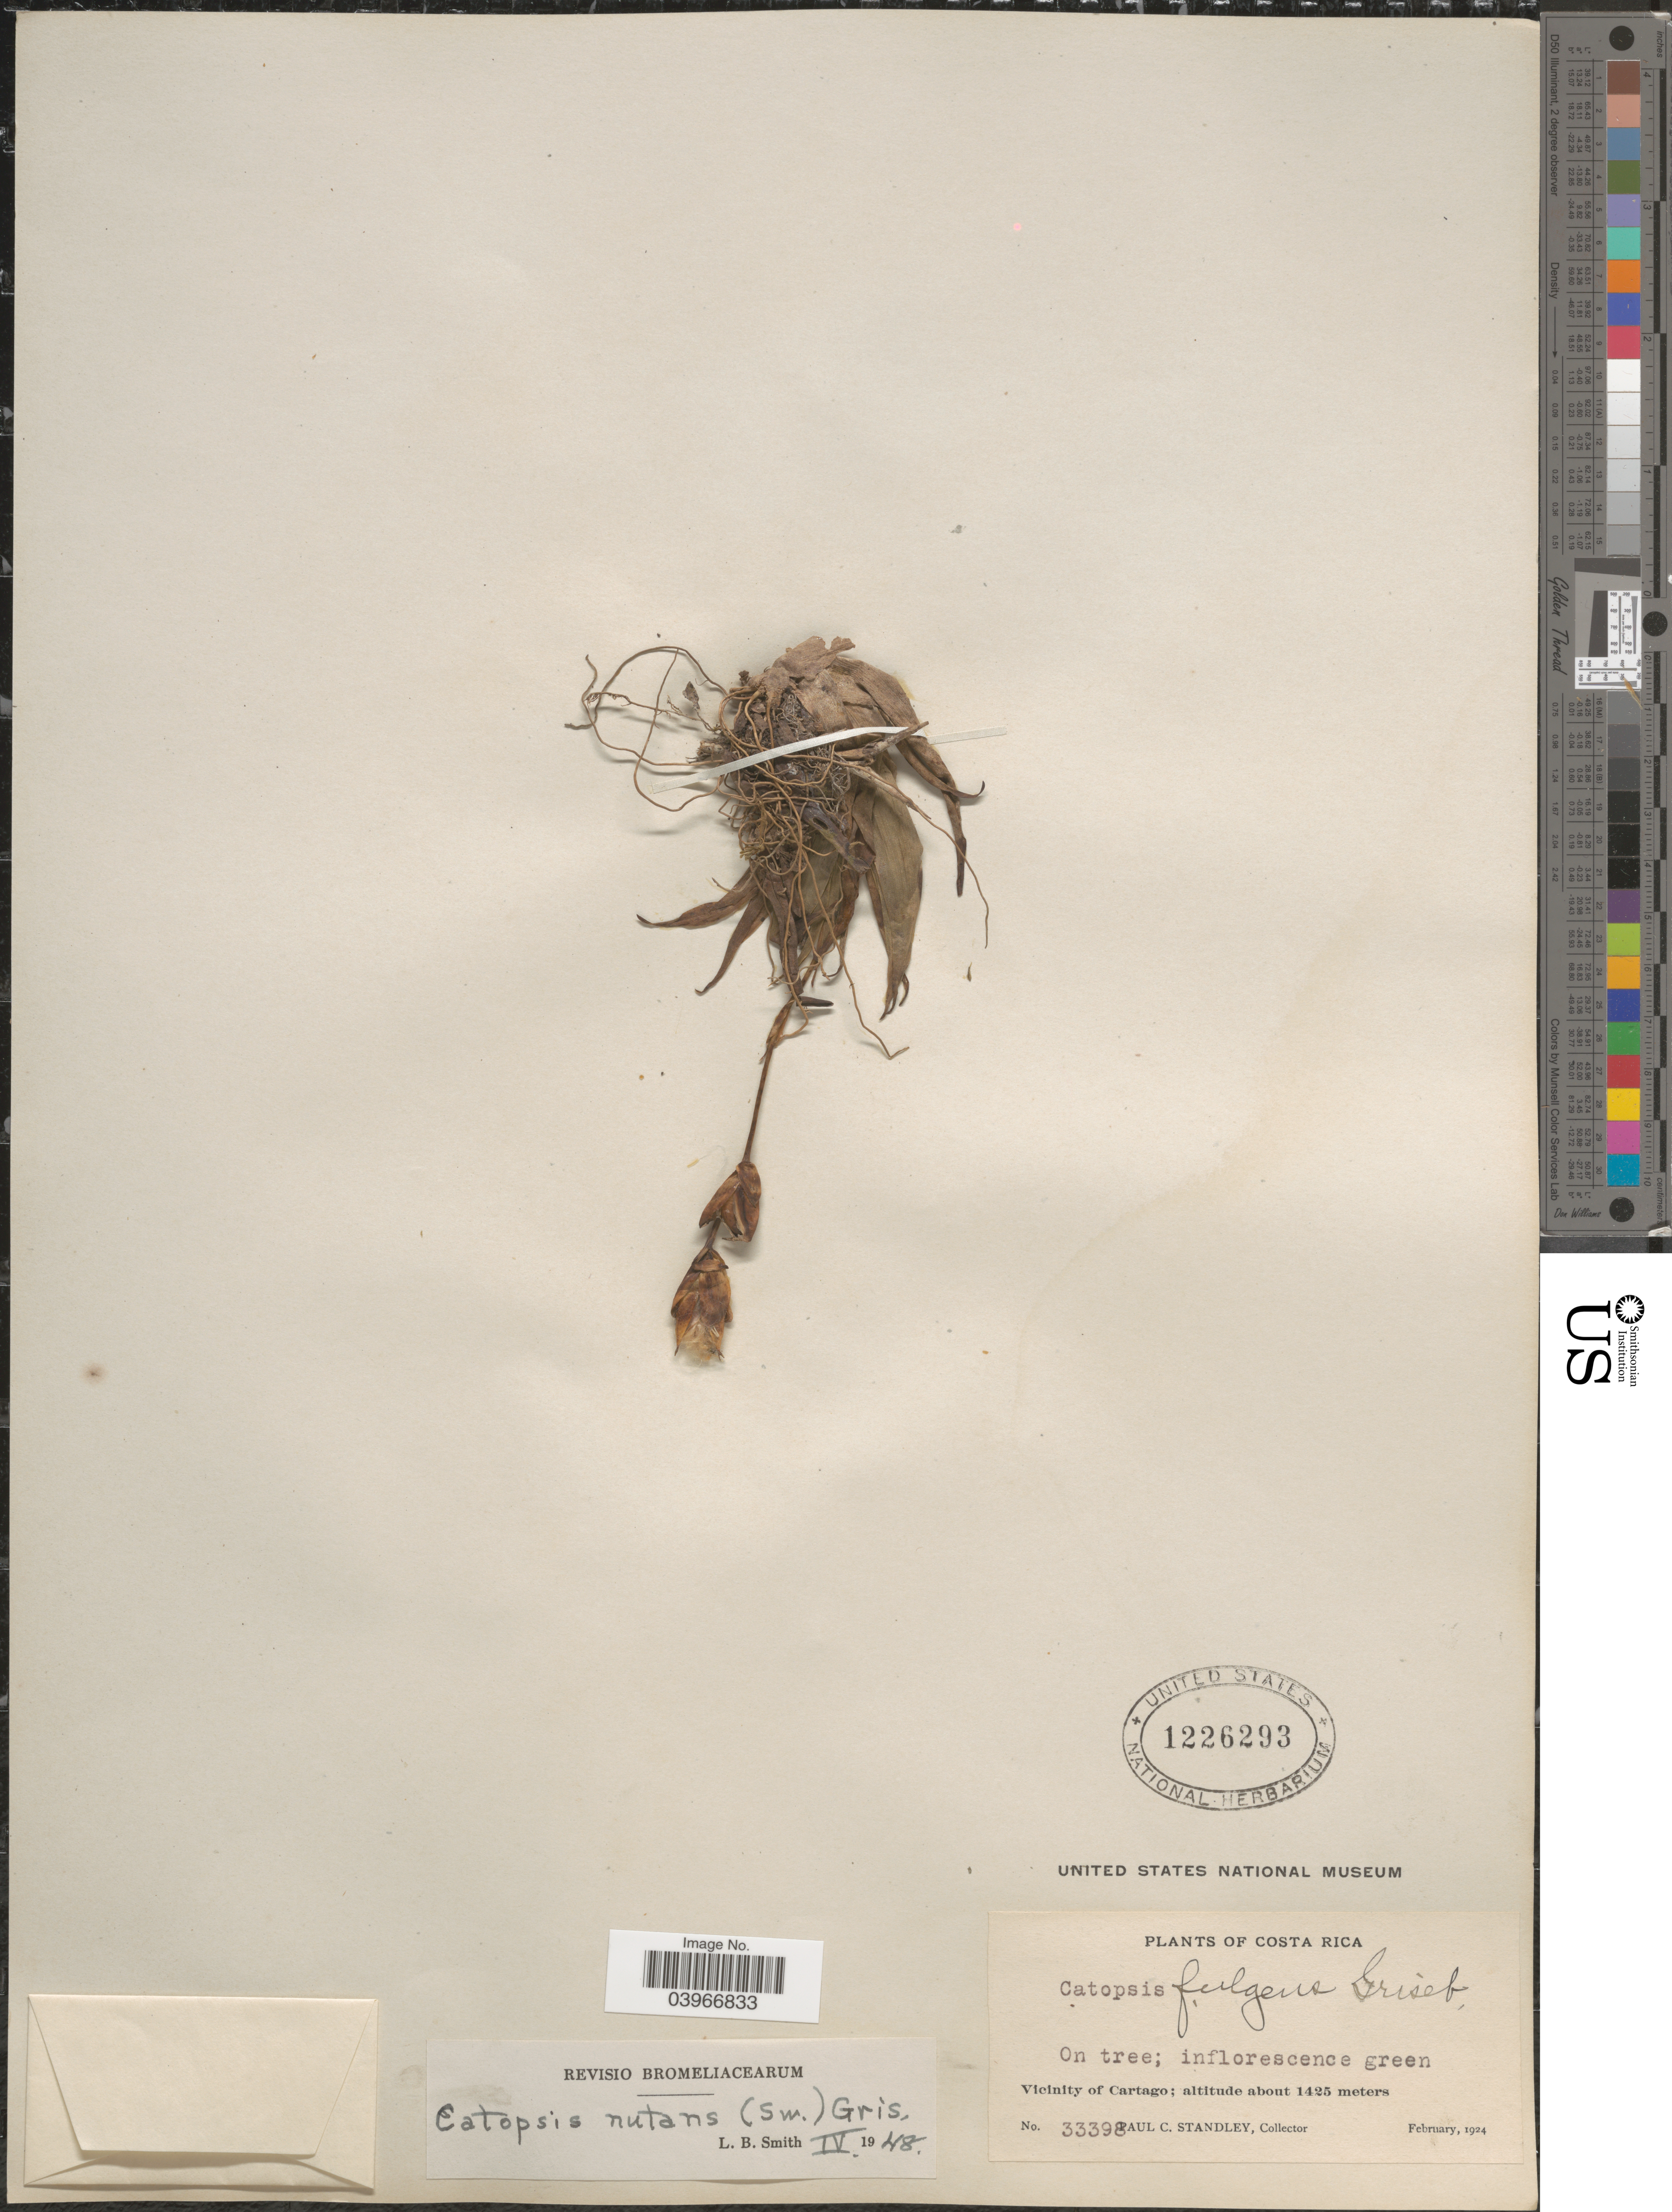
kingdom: Plantae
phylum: Tracheophyta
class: Liliopsida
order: Poales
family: Bromeliaceae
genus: Catopsis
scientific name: Catopsis nutans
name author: (Sw.) Griseb.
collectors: P. C. Standley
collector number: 33398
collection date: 1924-02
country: Costa Rica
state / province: Cartago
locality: Vicinity of Cartago.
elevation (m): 1425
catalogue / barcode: US 1226293